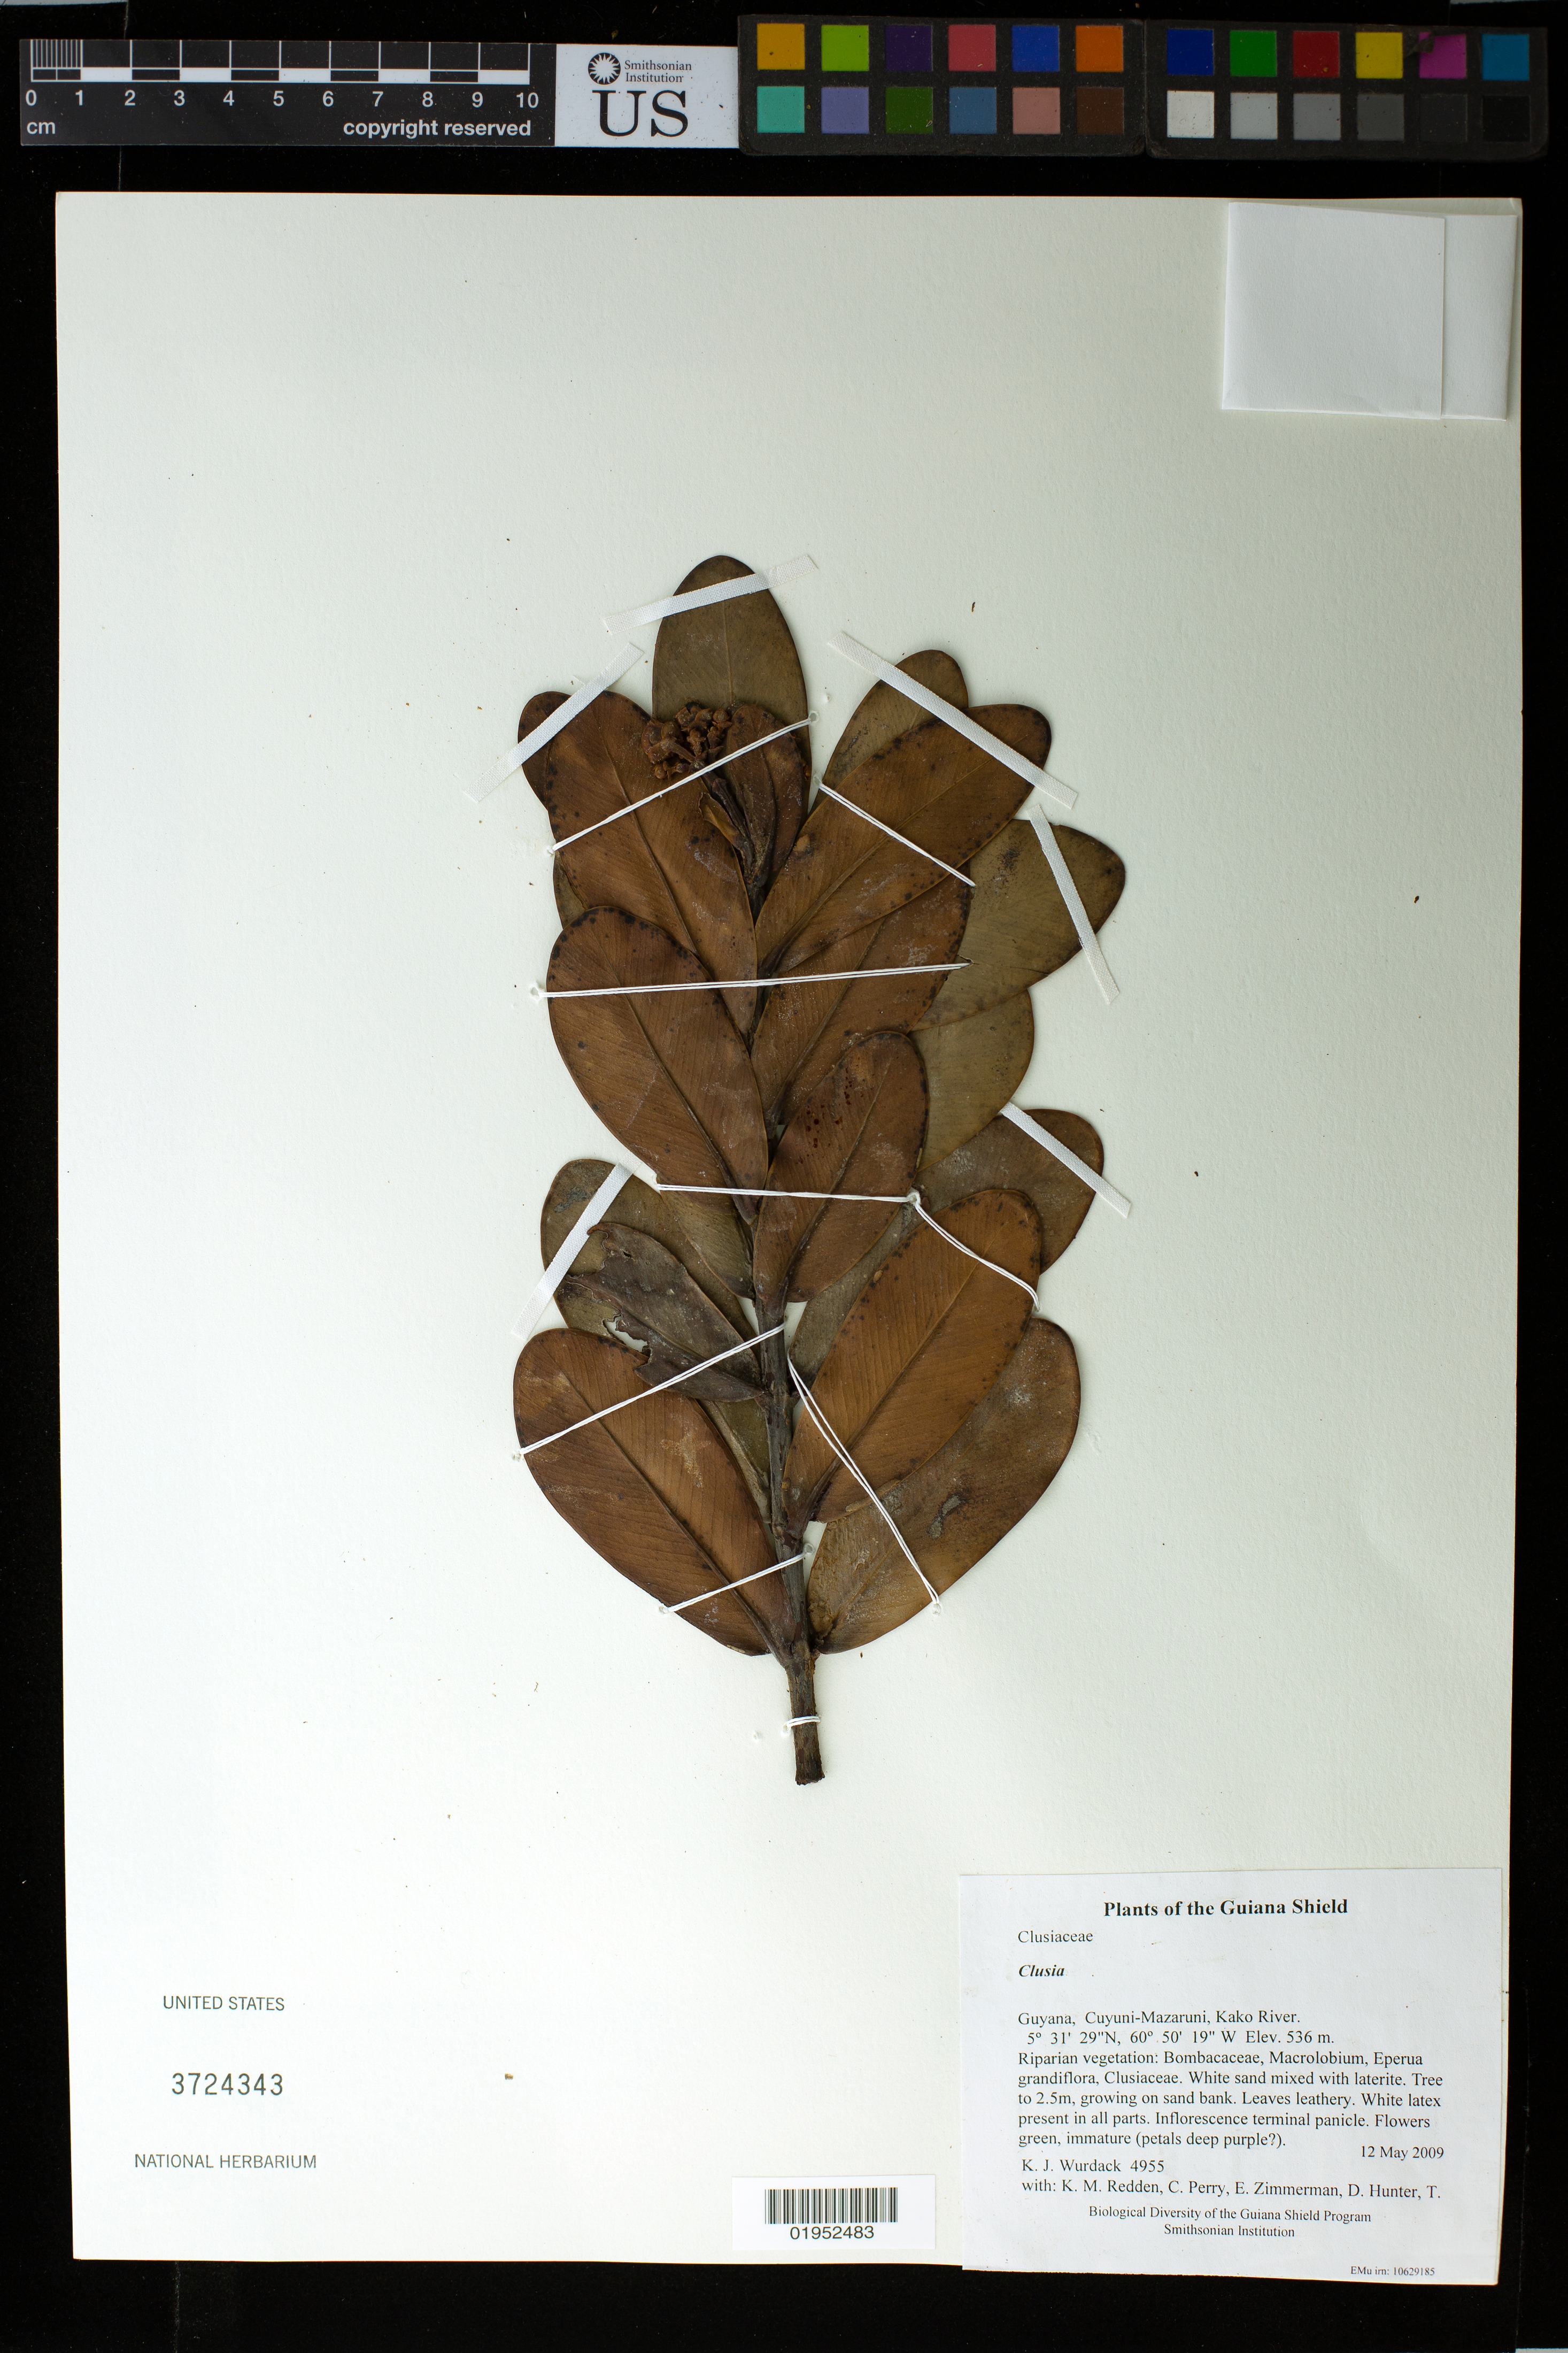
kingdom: Plantae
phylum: Tracheophyta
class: Magnoliopsida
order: Malpighiales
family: Clusiaceae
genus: Clusia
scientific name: Clusia sp.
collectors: K. Wurdack, K. M. Redden, C. Perry, E. Zimmerman, D. Hunter, T. Hunter & V. Roland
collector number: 4955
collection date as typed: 12 May 2009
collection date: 2009-05-12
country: Guyana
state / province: Cuyuni-Mazaruni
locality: Kako River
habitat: Riparian vegetation: Bombacaceae, Macrolobium, Eperua grandiflora, Clusiaceae. White sand mixed with laterite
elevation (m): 536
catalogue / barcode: US 3724343